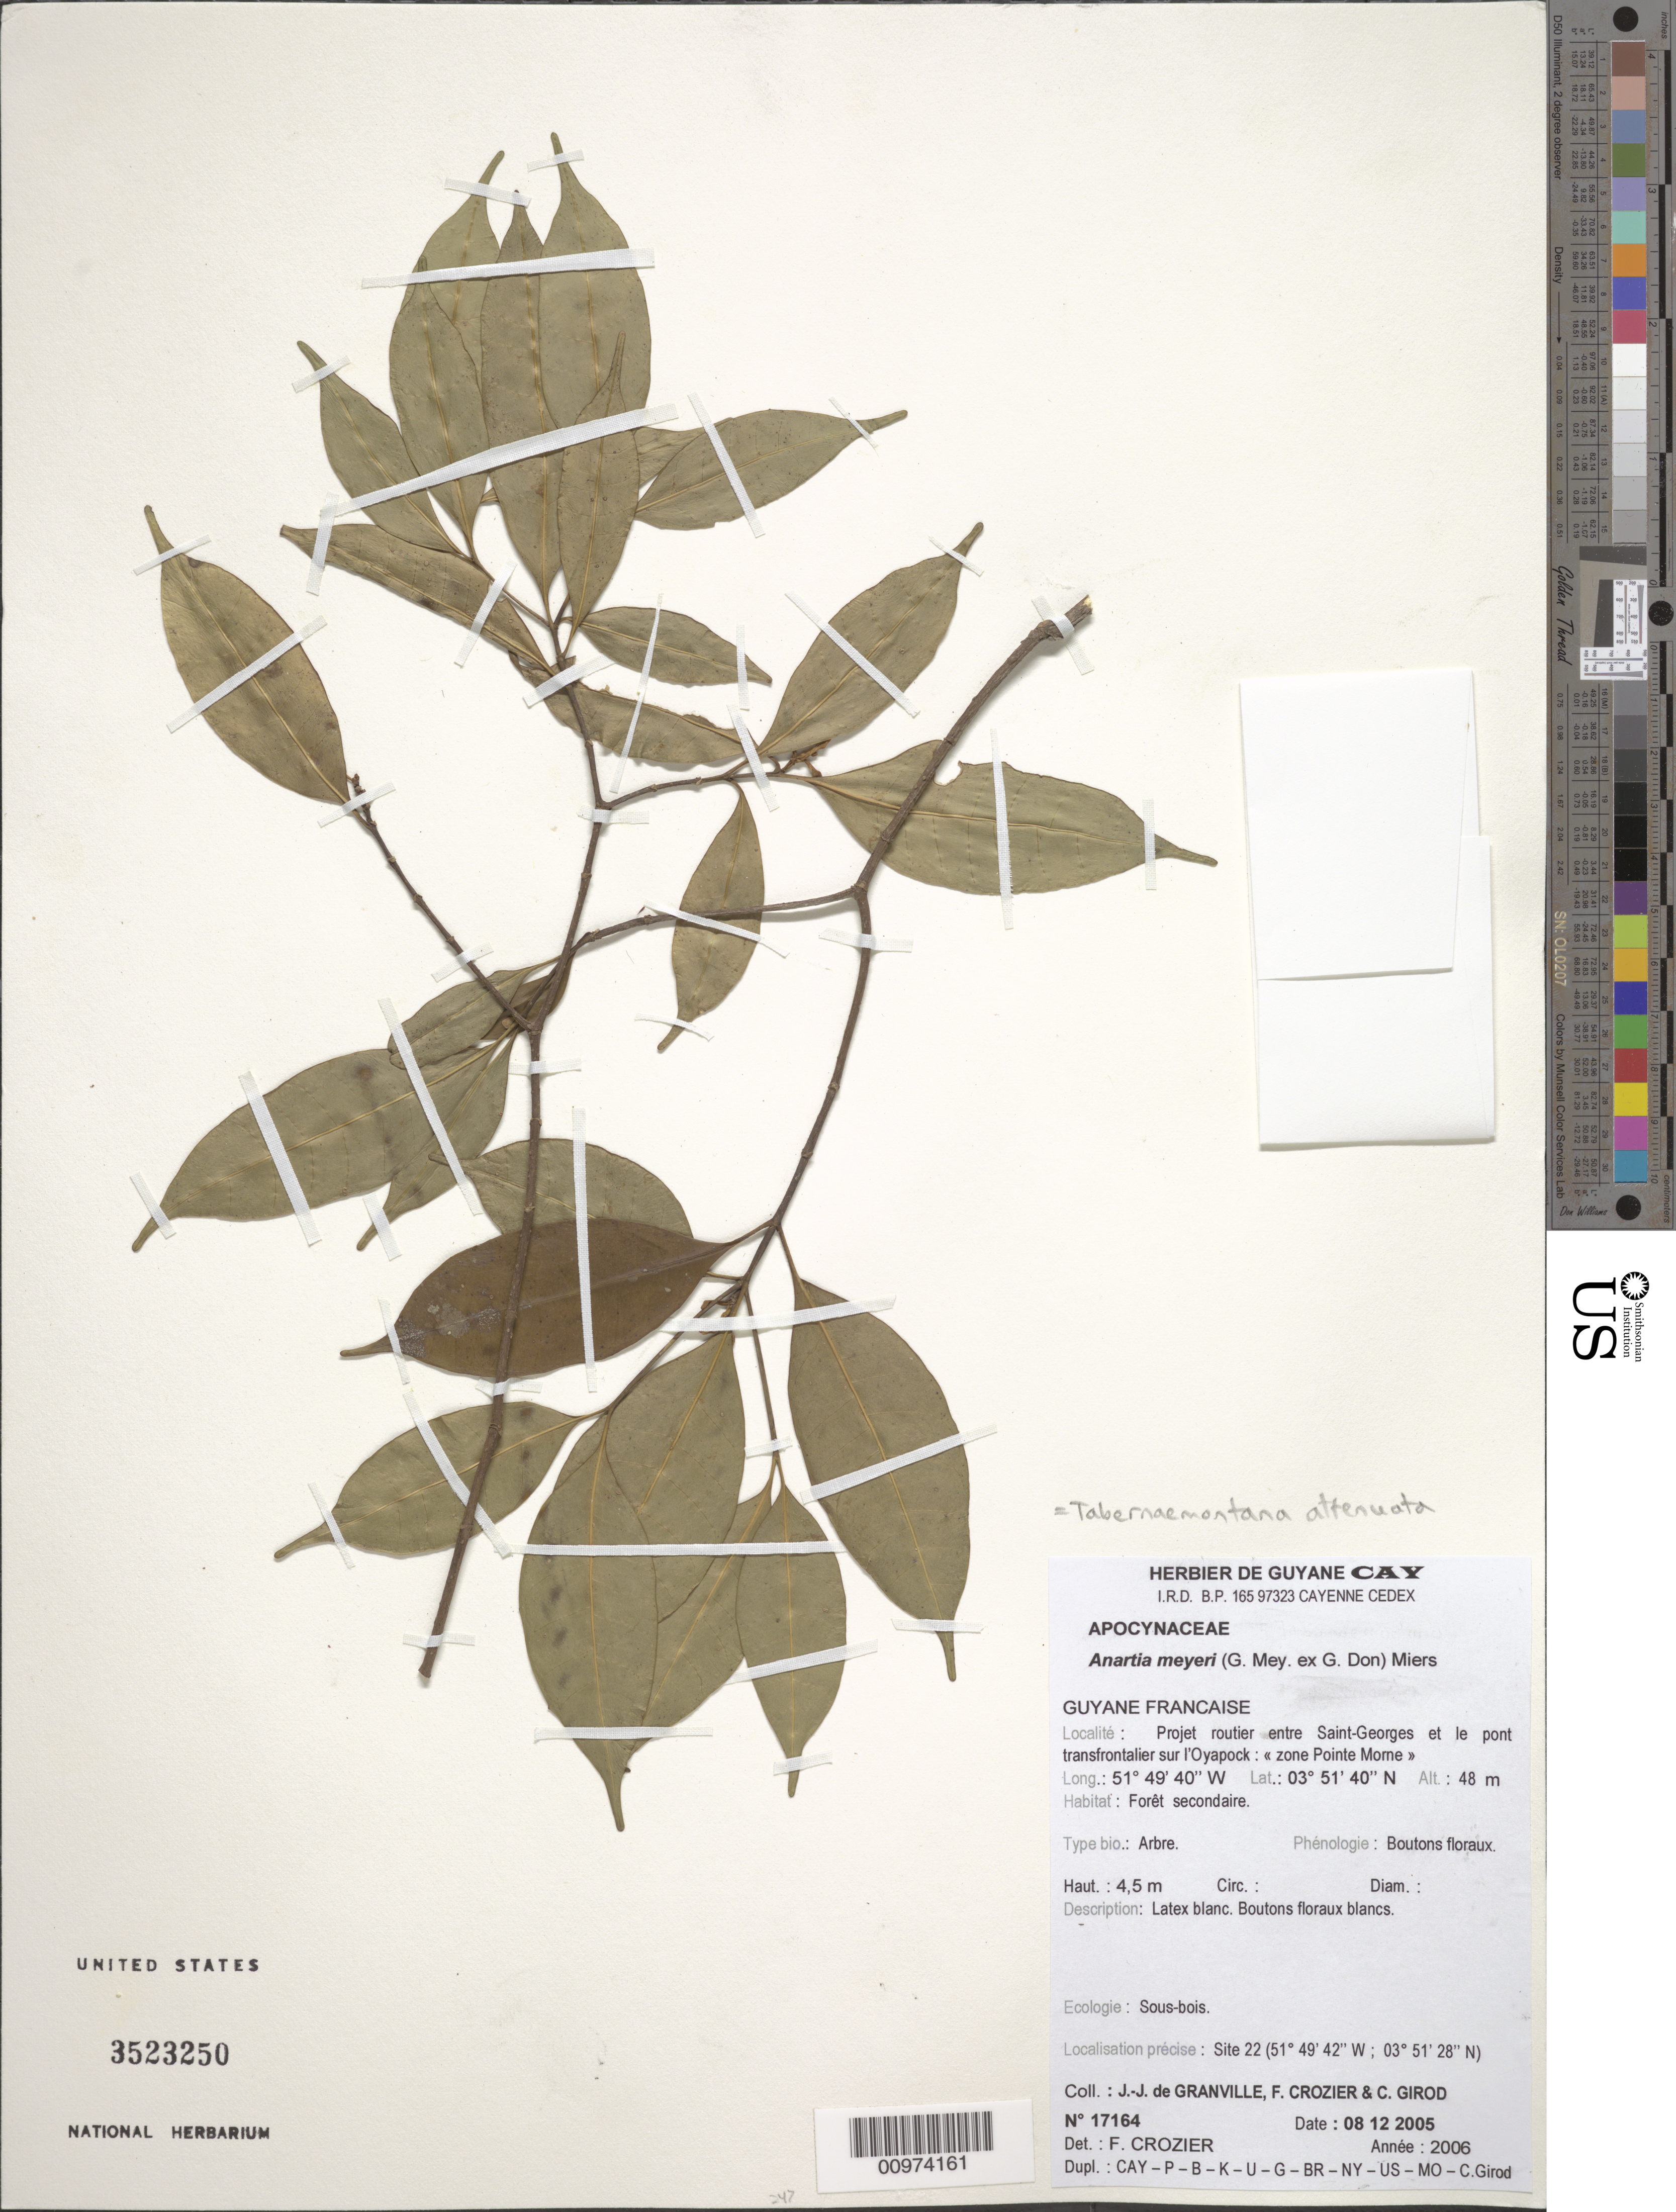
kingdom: Plantae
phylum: Tracheophyta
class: Magnoliopsida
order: Gentianales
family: Apocynaceae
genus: Anartia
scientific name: Anartia meyeri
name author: (G. Mey. ex G. Don) Miers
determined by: Crozier, F.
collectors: J.-J. de Granville, F. Crozier & C. Girod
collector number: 17164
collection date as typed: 8-Dec-05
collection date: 2005-12-08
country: French Guiana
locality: Project routier entre Saint-Georges et le pont transfrontalier sur l'Oyapock, "zone Pointe Morne"; site 22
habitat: Foret secondaire. Sous-bois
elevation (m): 48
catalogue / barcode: US 3523250